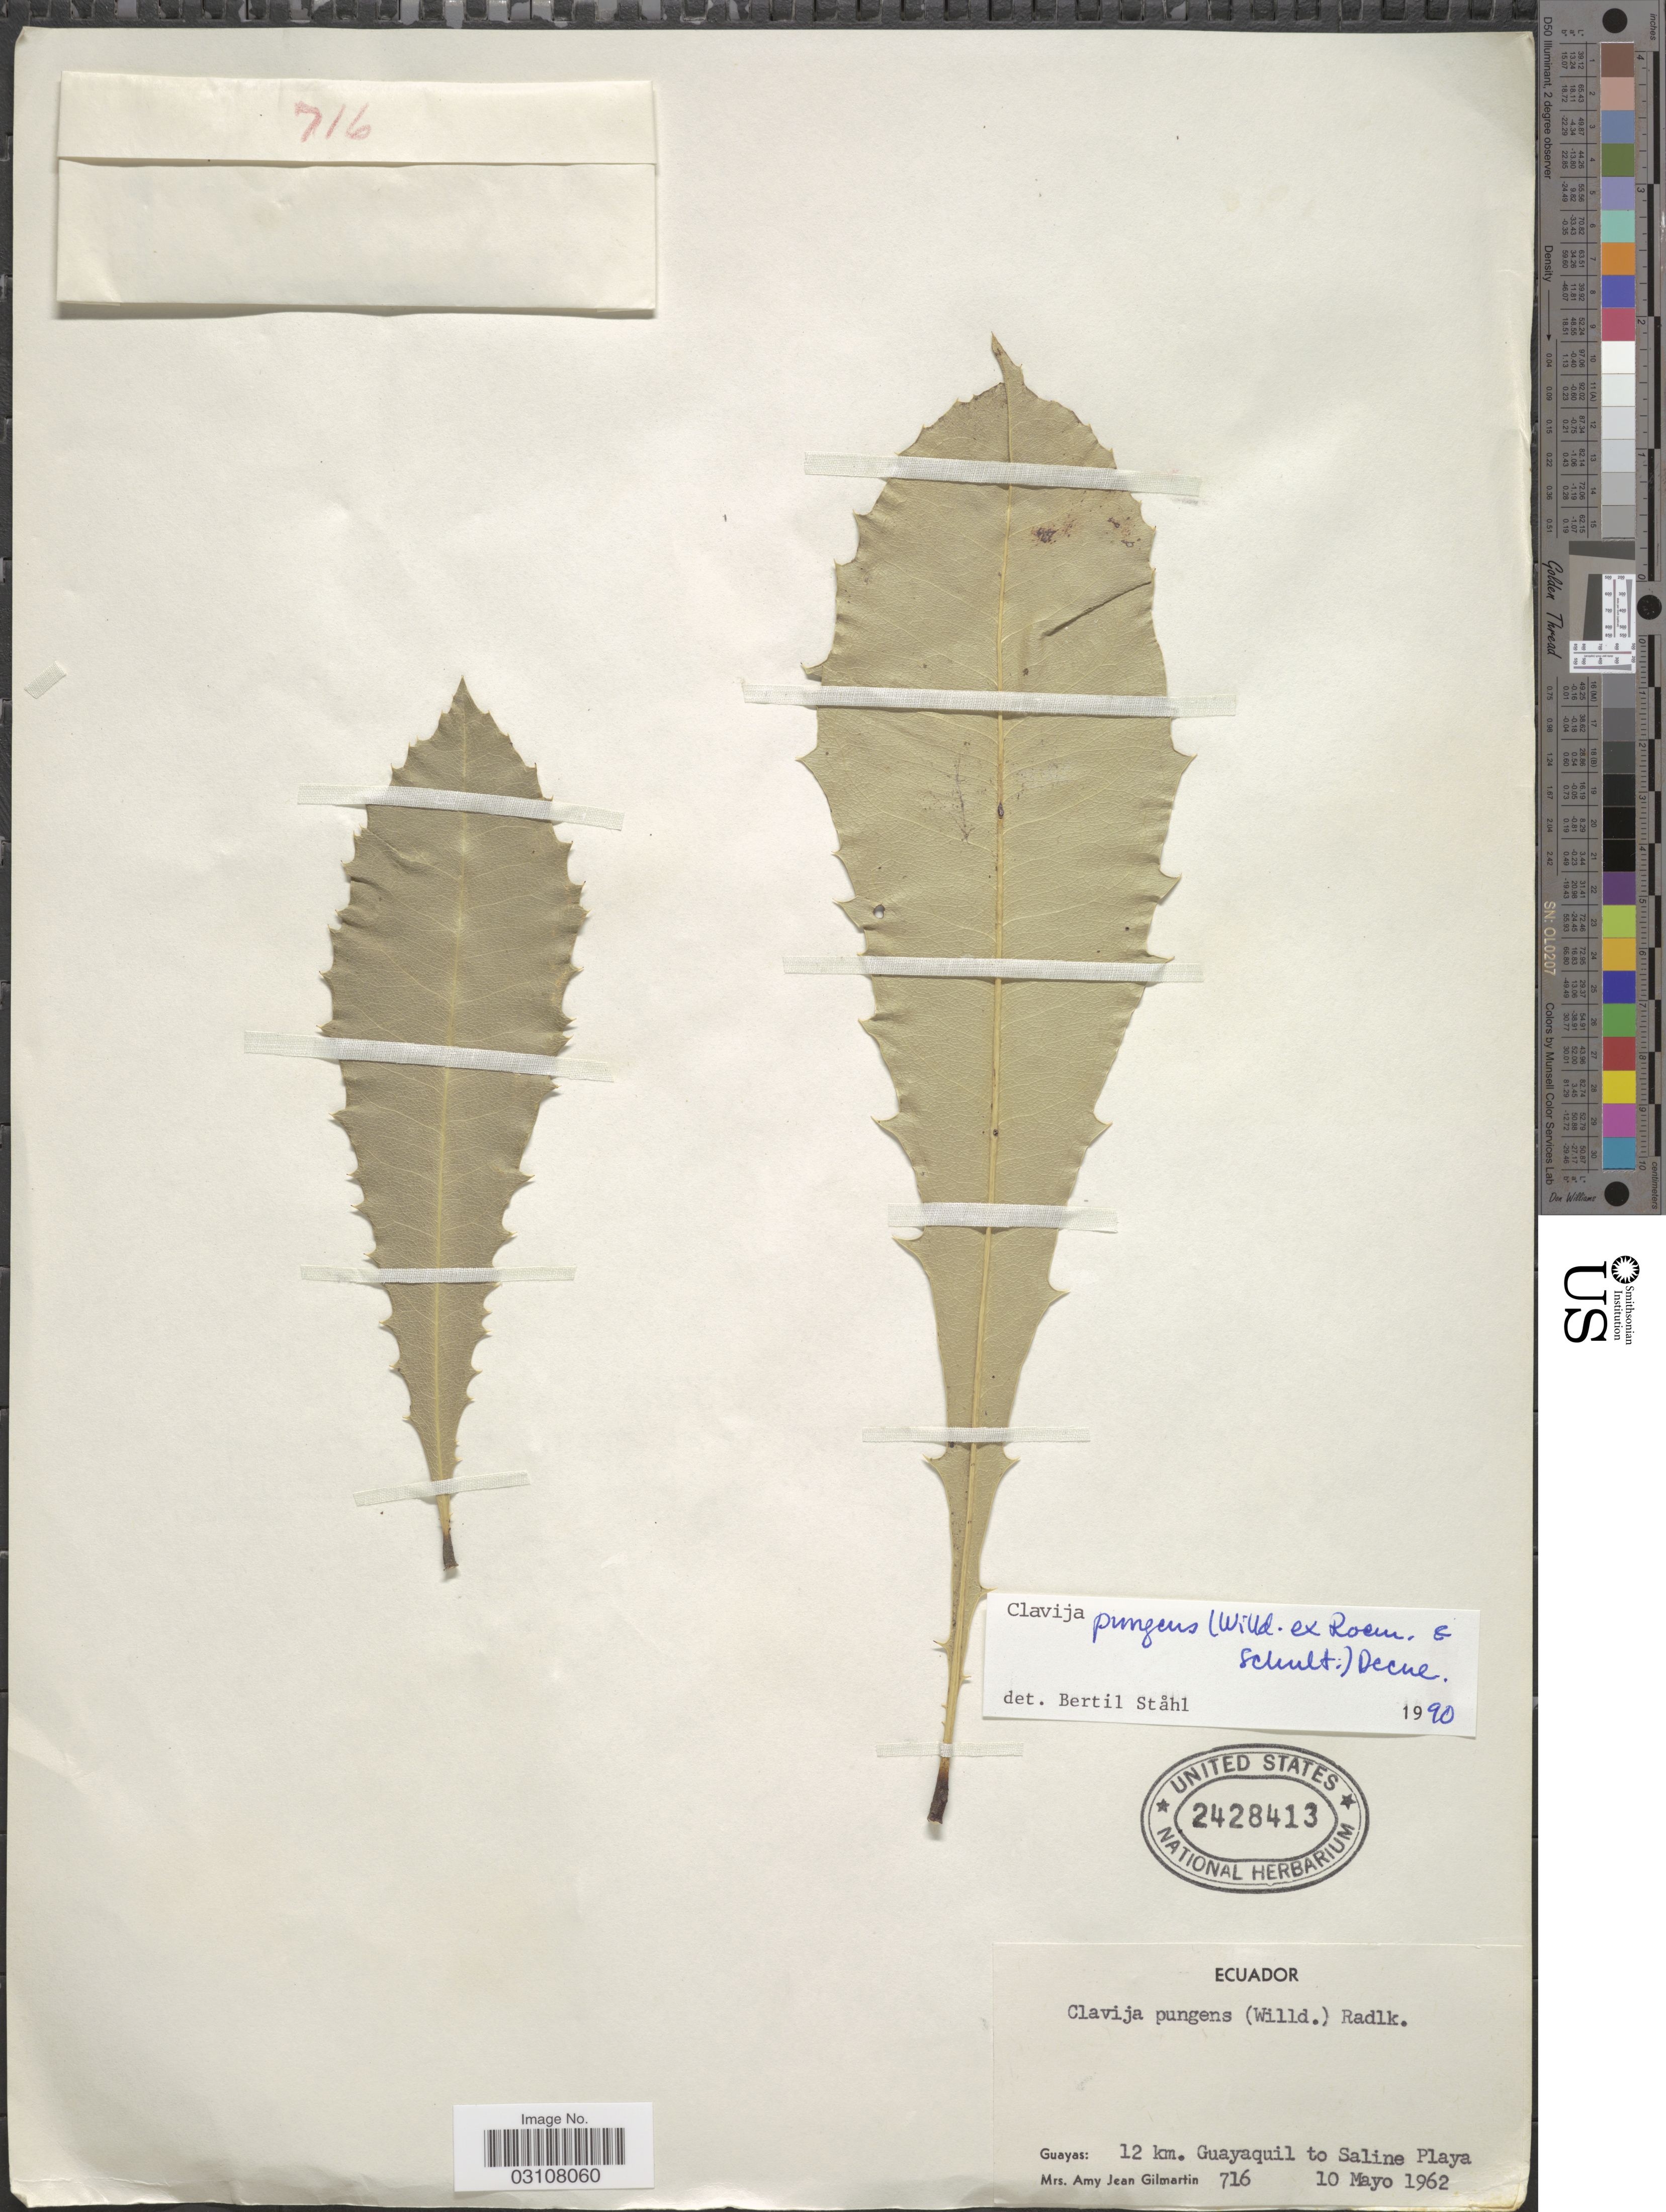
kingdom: Plantae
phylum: Tracheophyta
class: Magnoliopsida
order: Ericales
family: Primulaceae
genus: Clavija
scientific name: Clavija pungens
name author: (Willd. ex Roem. & Schult.) Decne.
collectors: A. J. Gilmartin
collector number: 716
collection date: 1962-05-10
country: Ecuador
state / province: Guayas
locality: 12 km. Guayaquil to Saline Playa.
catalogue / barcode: US 2428413